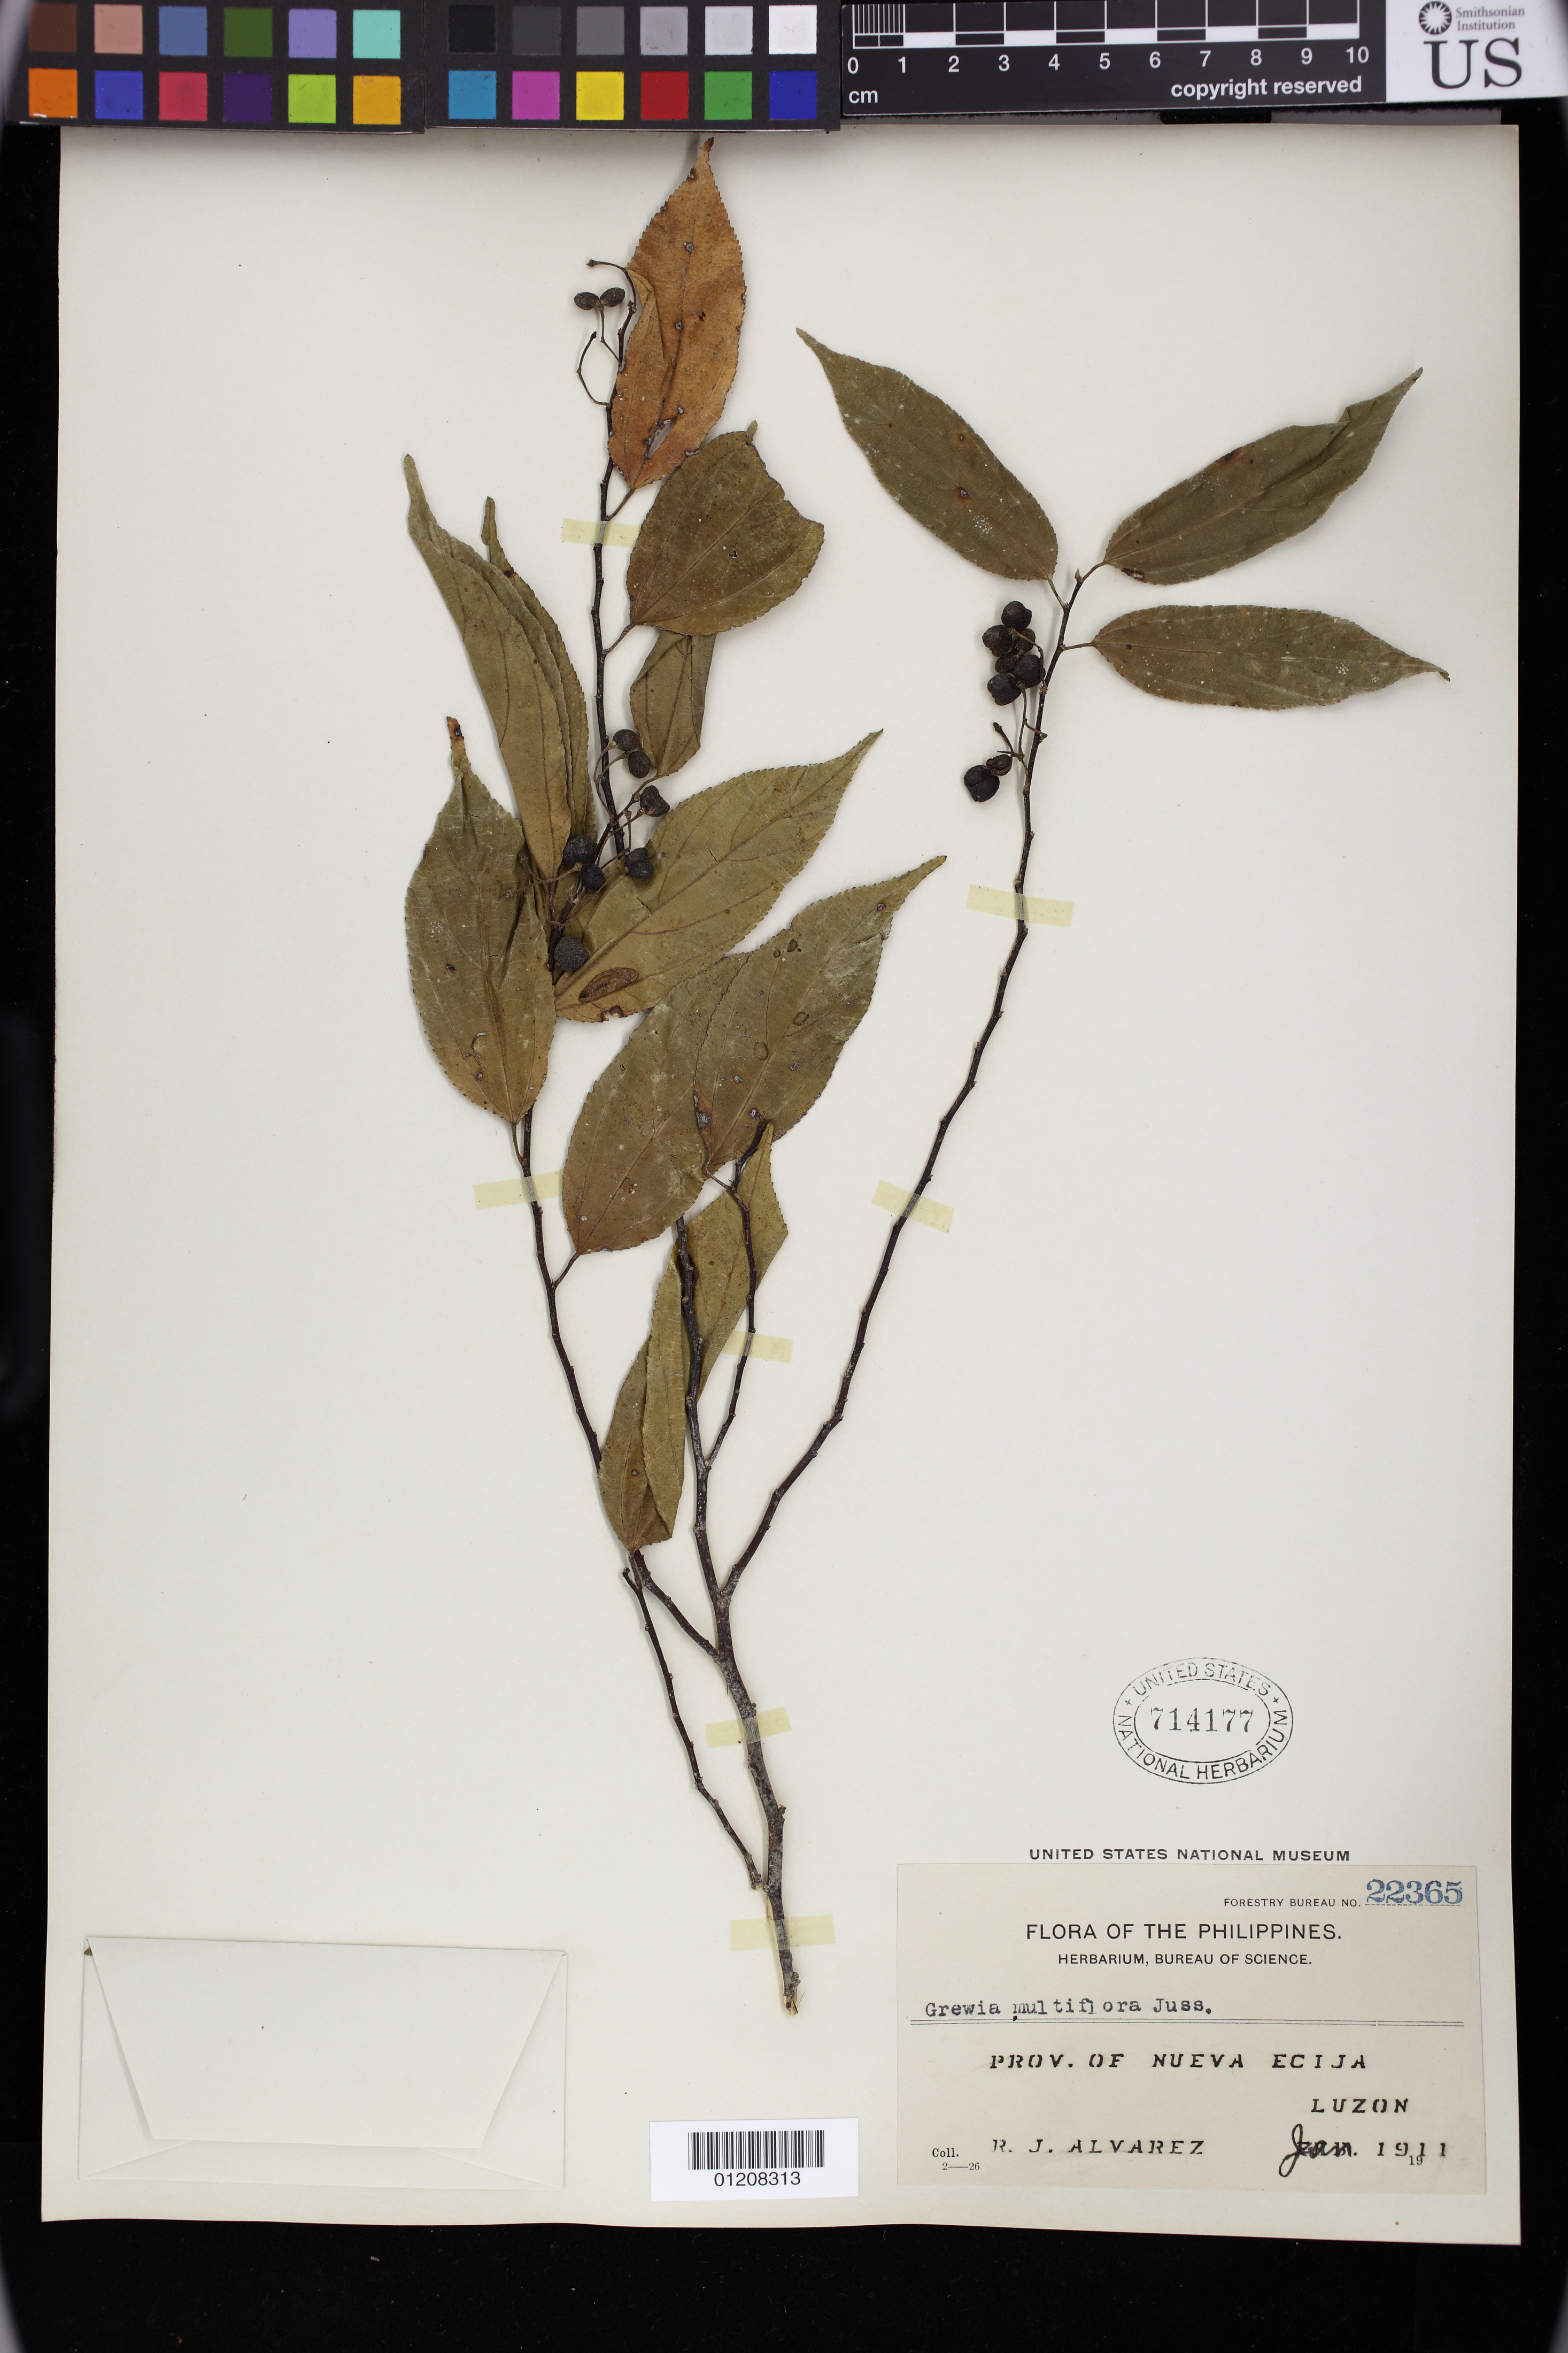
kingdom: Plantae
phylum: Tracheophyta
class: Magnoliopsida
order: Malvales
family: Malvaceae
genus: Grewia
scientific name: Grewia multiflora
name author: Juss.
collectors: R. Alvarez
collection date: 1911-01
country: Philippines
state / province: Central Luzon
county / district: Nueva Ecija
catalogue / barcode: US 714177